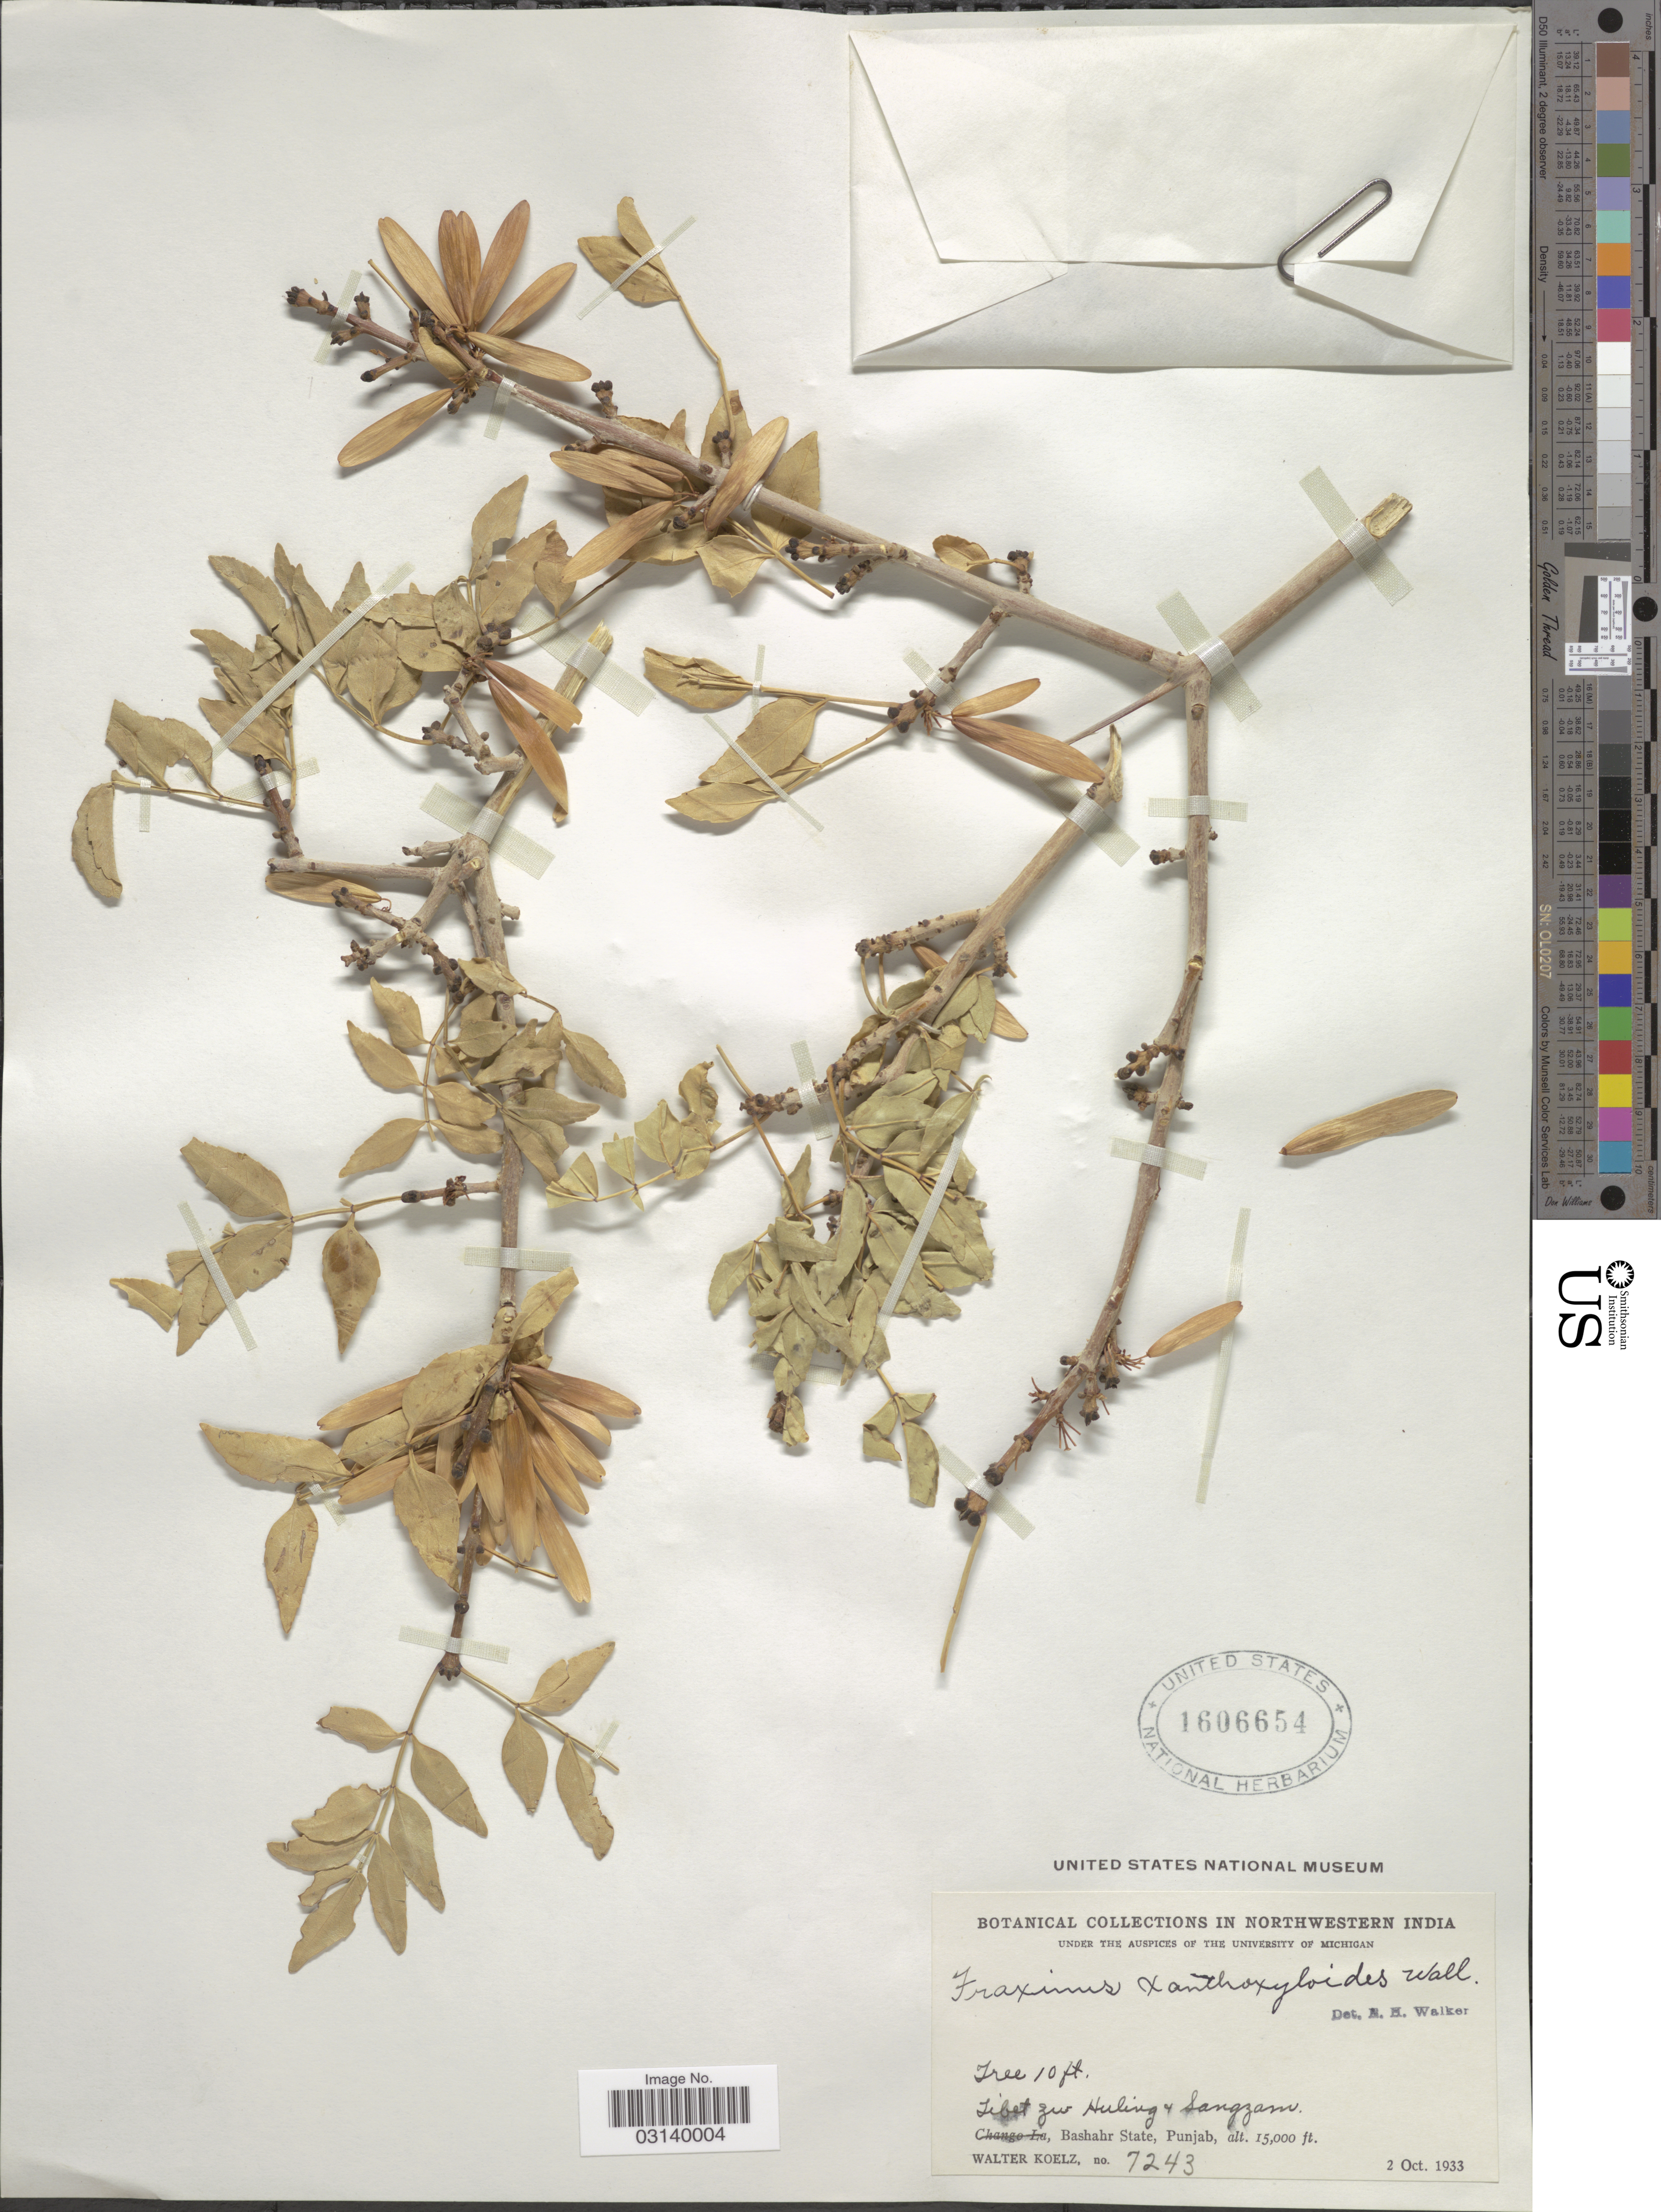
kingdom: Plantae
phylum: Tracheophyta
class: Magnoliopsida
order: Lamiales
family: Oleaceae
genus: Fraxinus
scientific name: Fraxinus xanthoxyloides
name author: (G. Don) Wall. ex A. DC.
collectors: W. N. Koelz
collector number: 7243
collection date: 1933-10-02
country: India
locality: Northwestern India. Tibet zur Huling & Sangzam. Bashahr State, Punjab.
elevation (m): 4572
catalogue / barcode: US 1606654